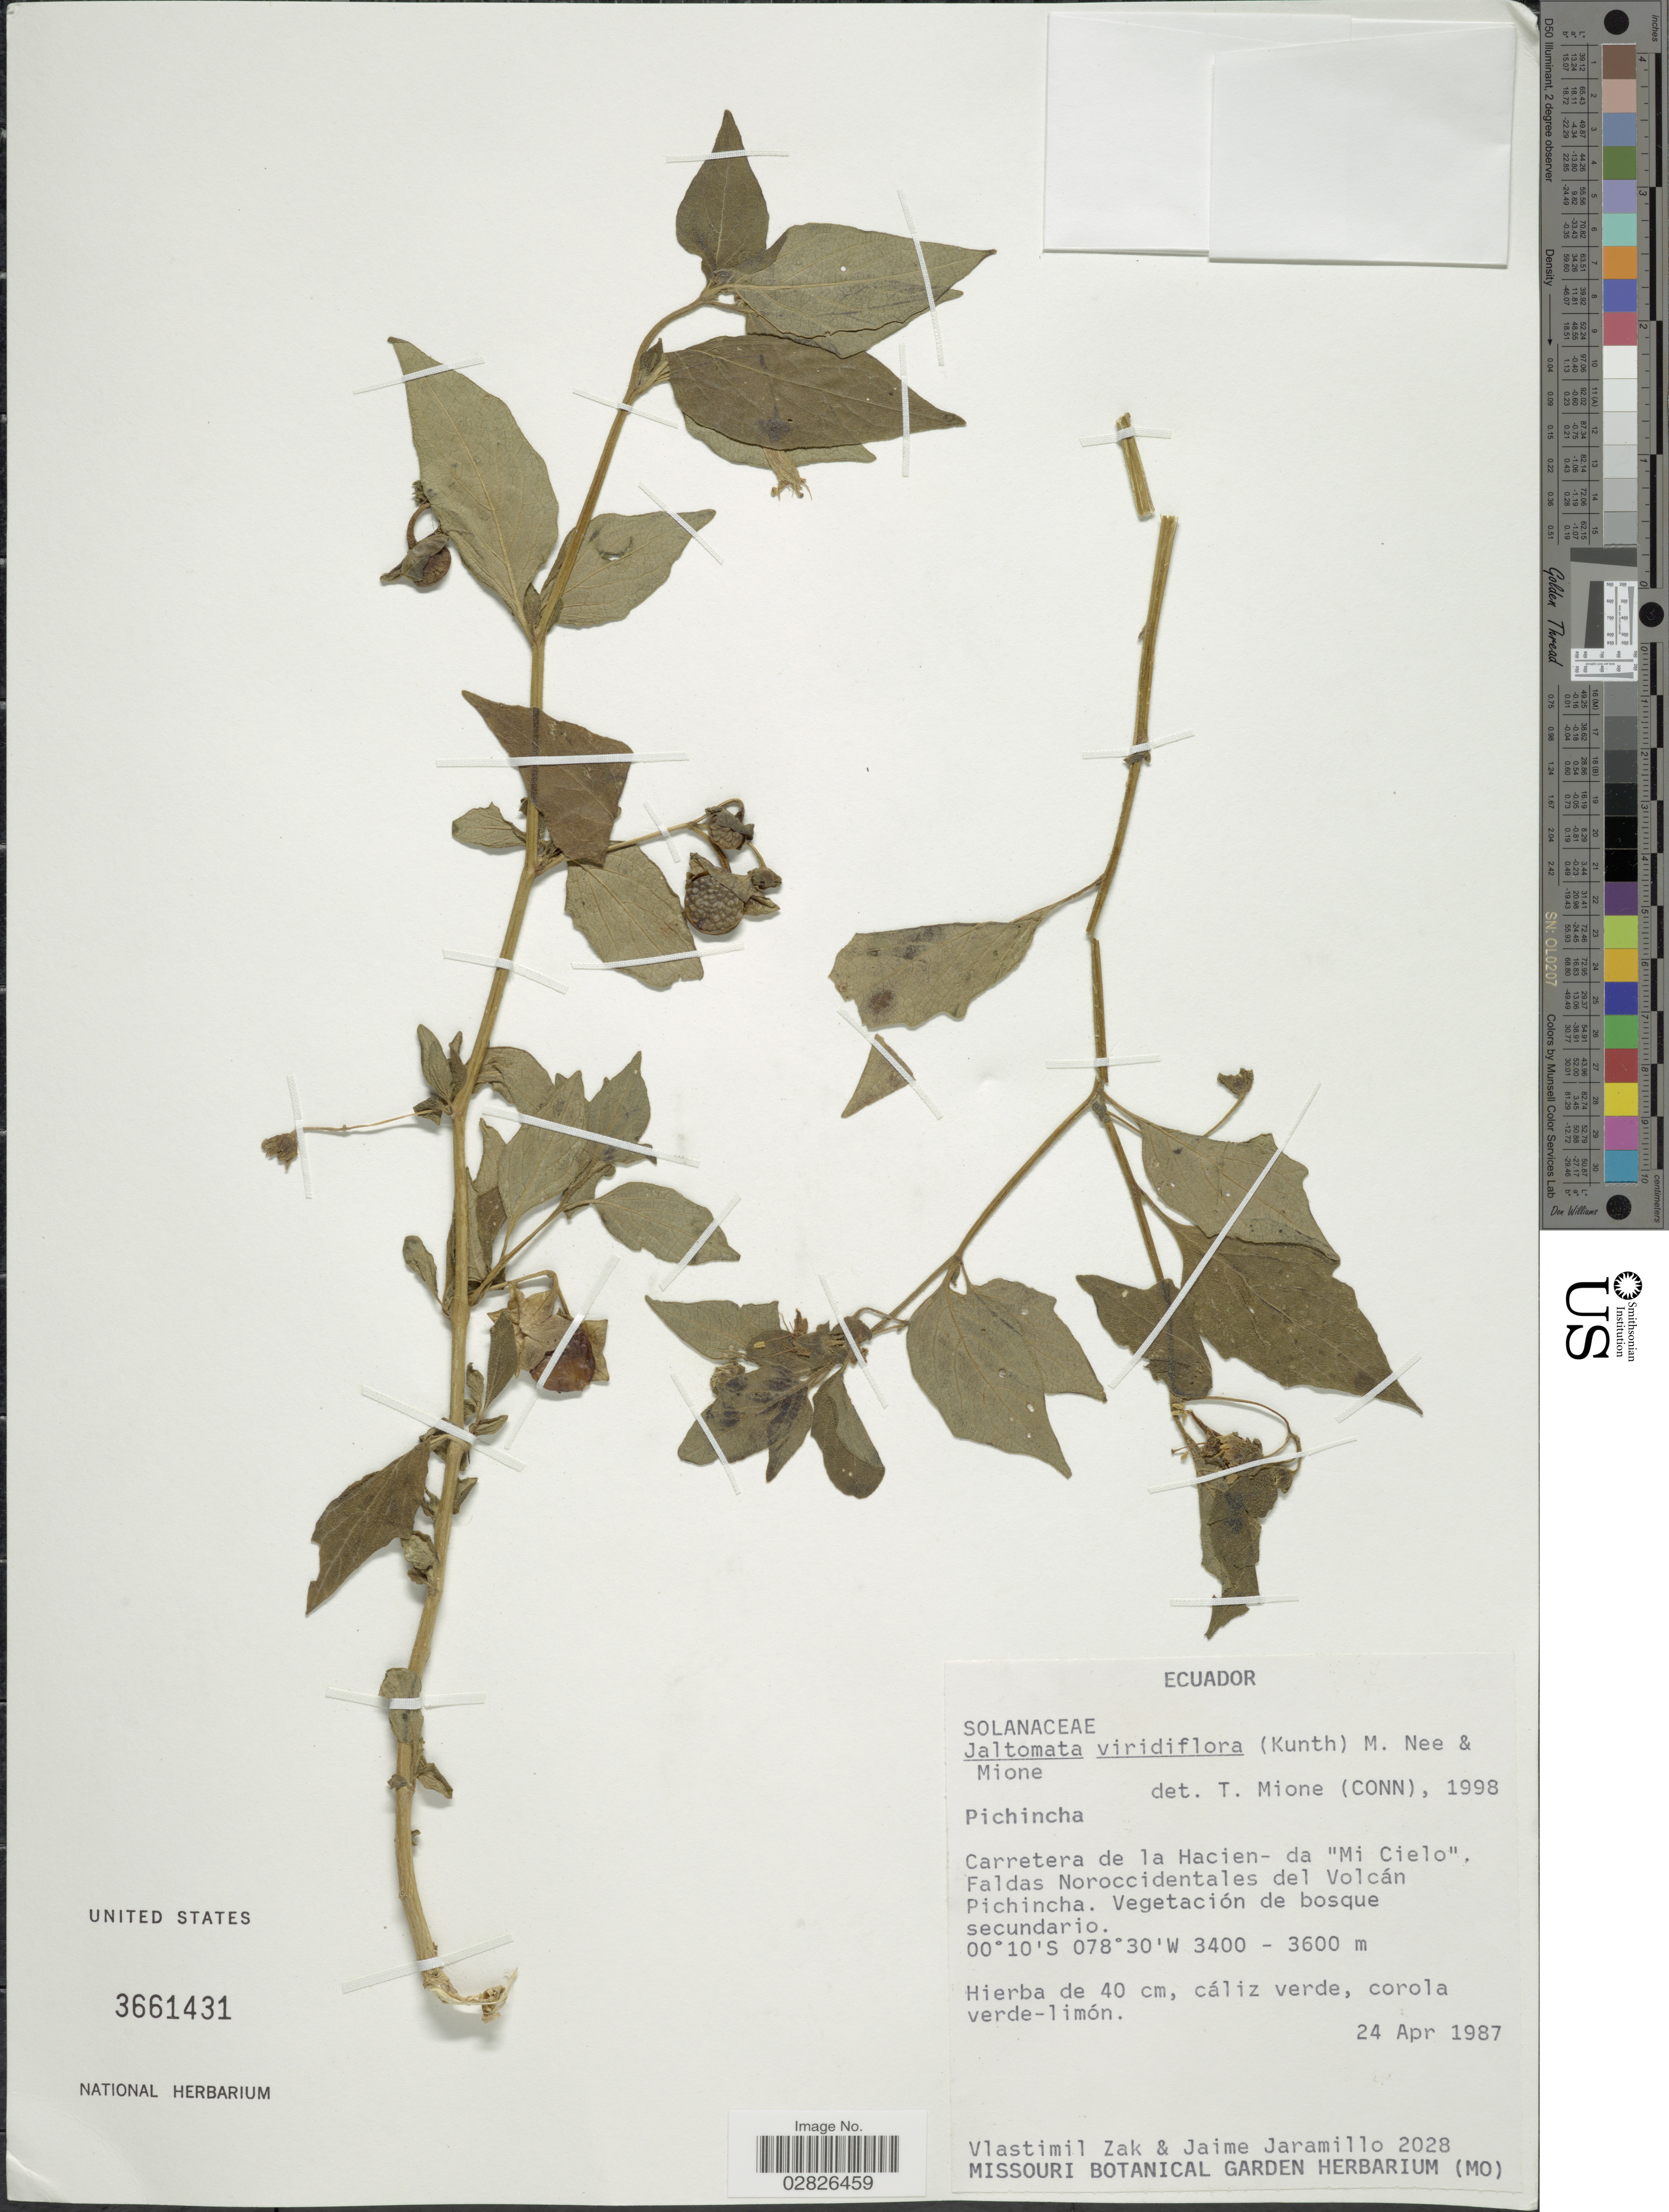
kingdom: Plantae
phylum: Tracheophyta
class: Magnoliopsida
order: Solanales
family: Solanaceae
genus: Jaltomata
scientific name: Jaltomata virdiflora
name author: (Kunth) M. Nee & Mione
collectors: V. Zak & J. Jaramillo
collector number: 2028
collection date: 1987-04-24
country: Ecuador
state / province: Pichincha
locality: Carretera de la Hacien-da "Mi Cielo", Faldas Noroccidentales del Volcán Pichincha.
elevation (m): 3400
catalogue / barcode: US 3661431